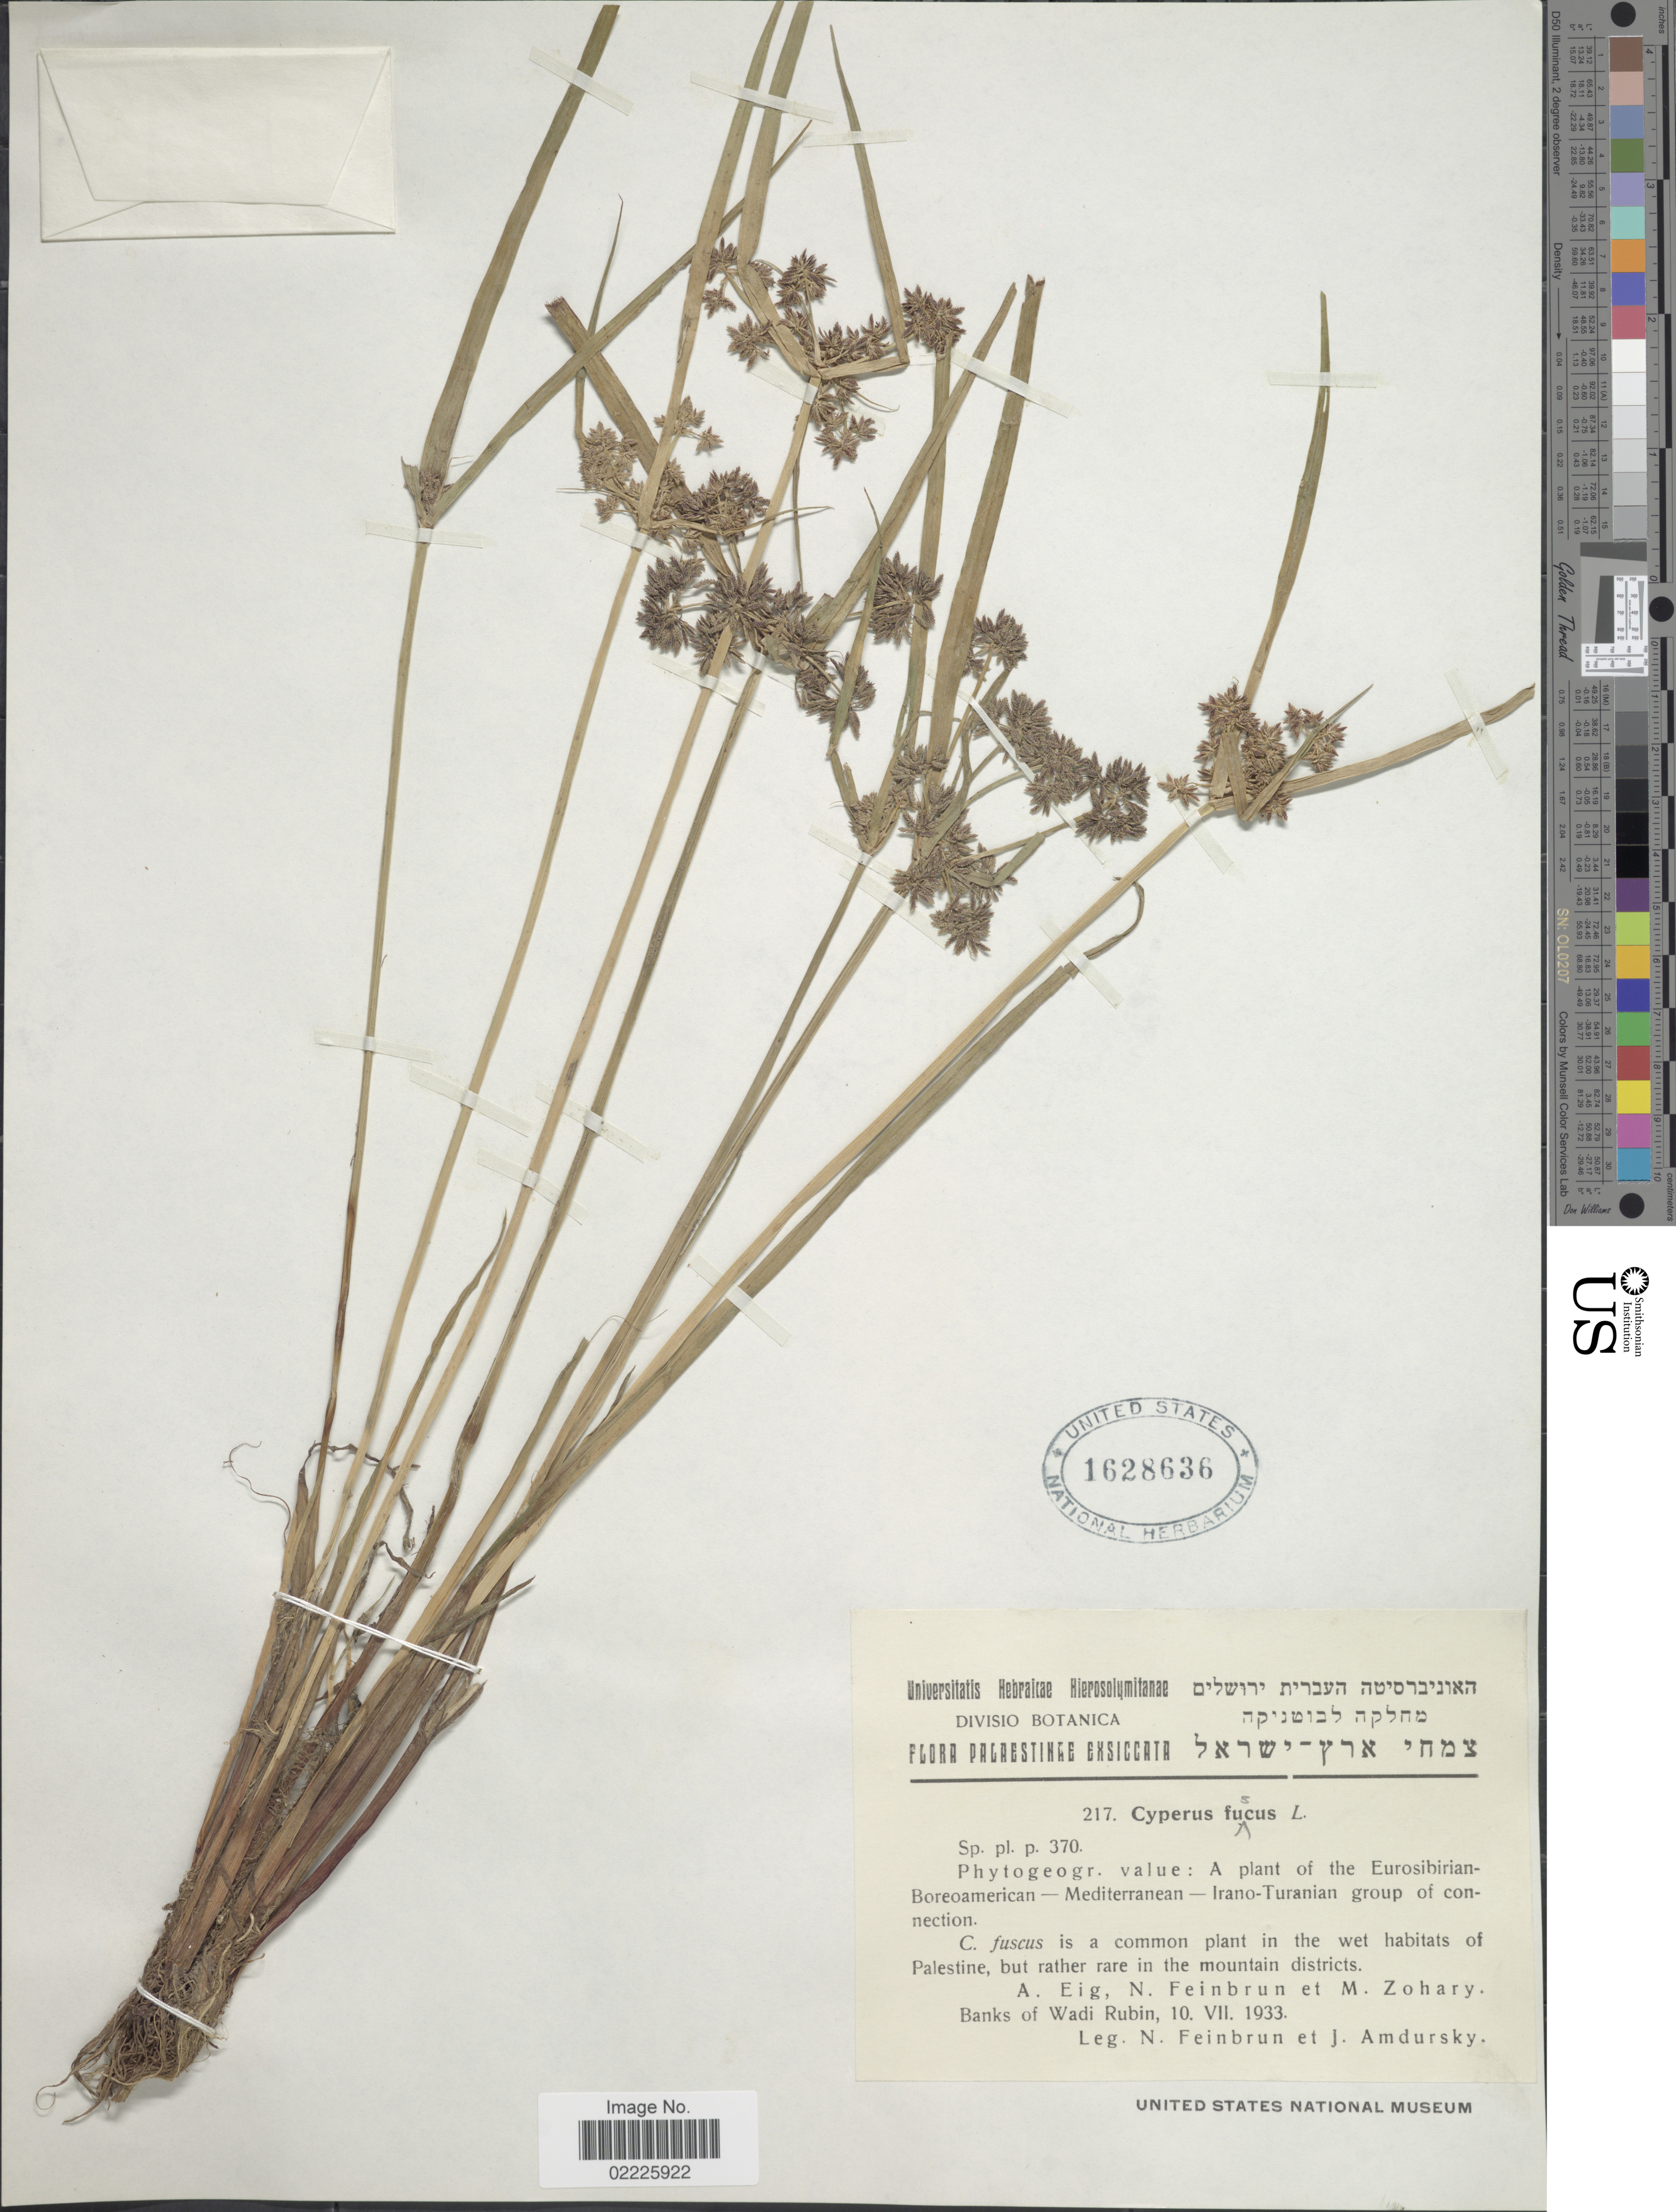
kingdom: Plantae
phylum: Tracheophyta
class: Liliopsida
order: Poales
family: Cyperaceae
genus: Cyperus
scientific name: Cyperus fuscus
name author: L.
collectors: N. Feinbrun & I. Amdursky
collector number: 217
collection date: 1933-07-10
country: Israel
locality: Banks of Wadi Rubin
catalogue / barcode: US 1628636